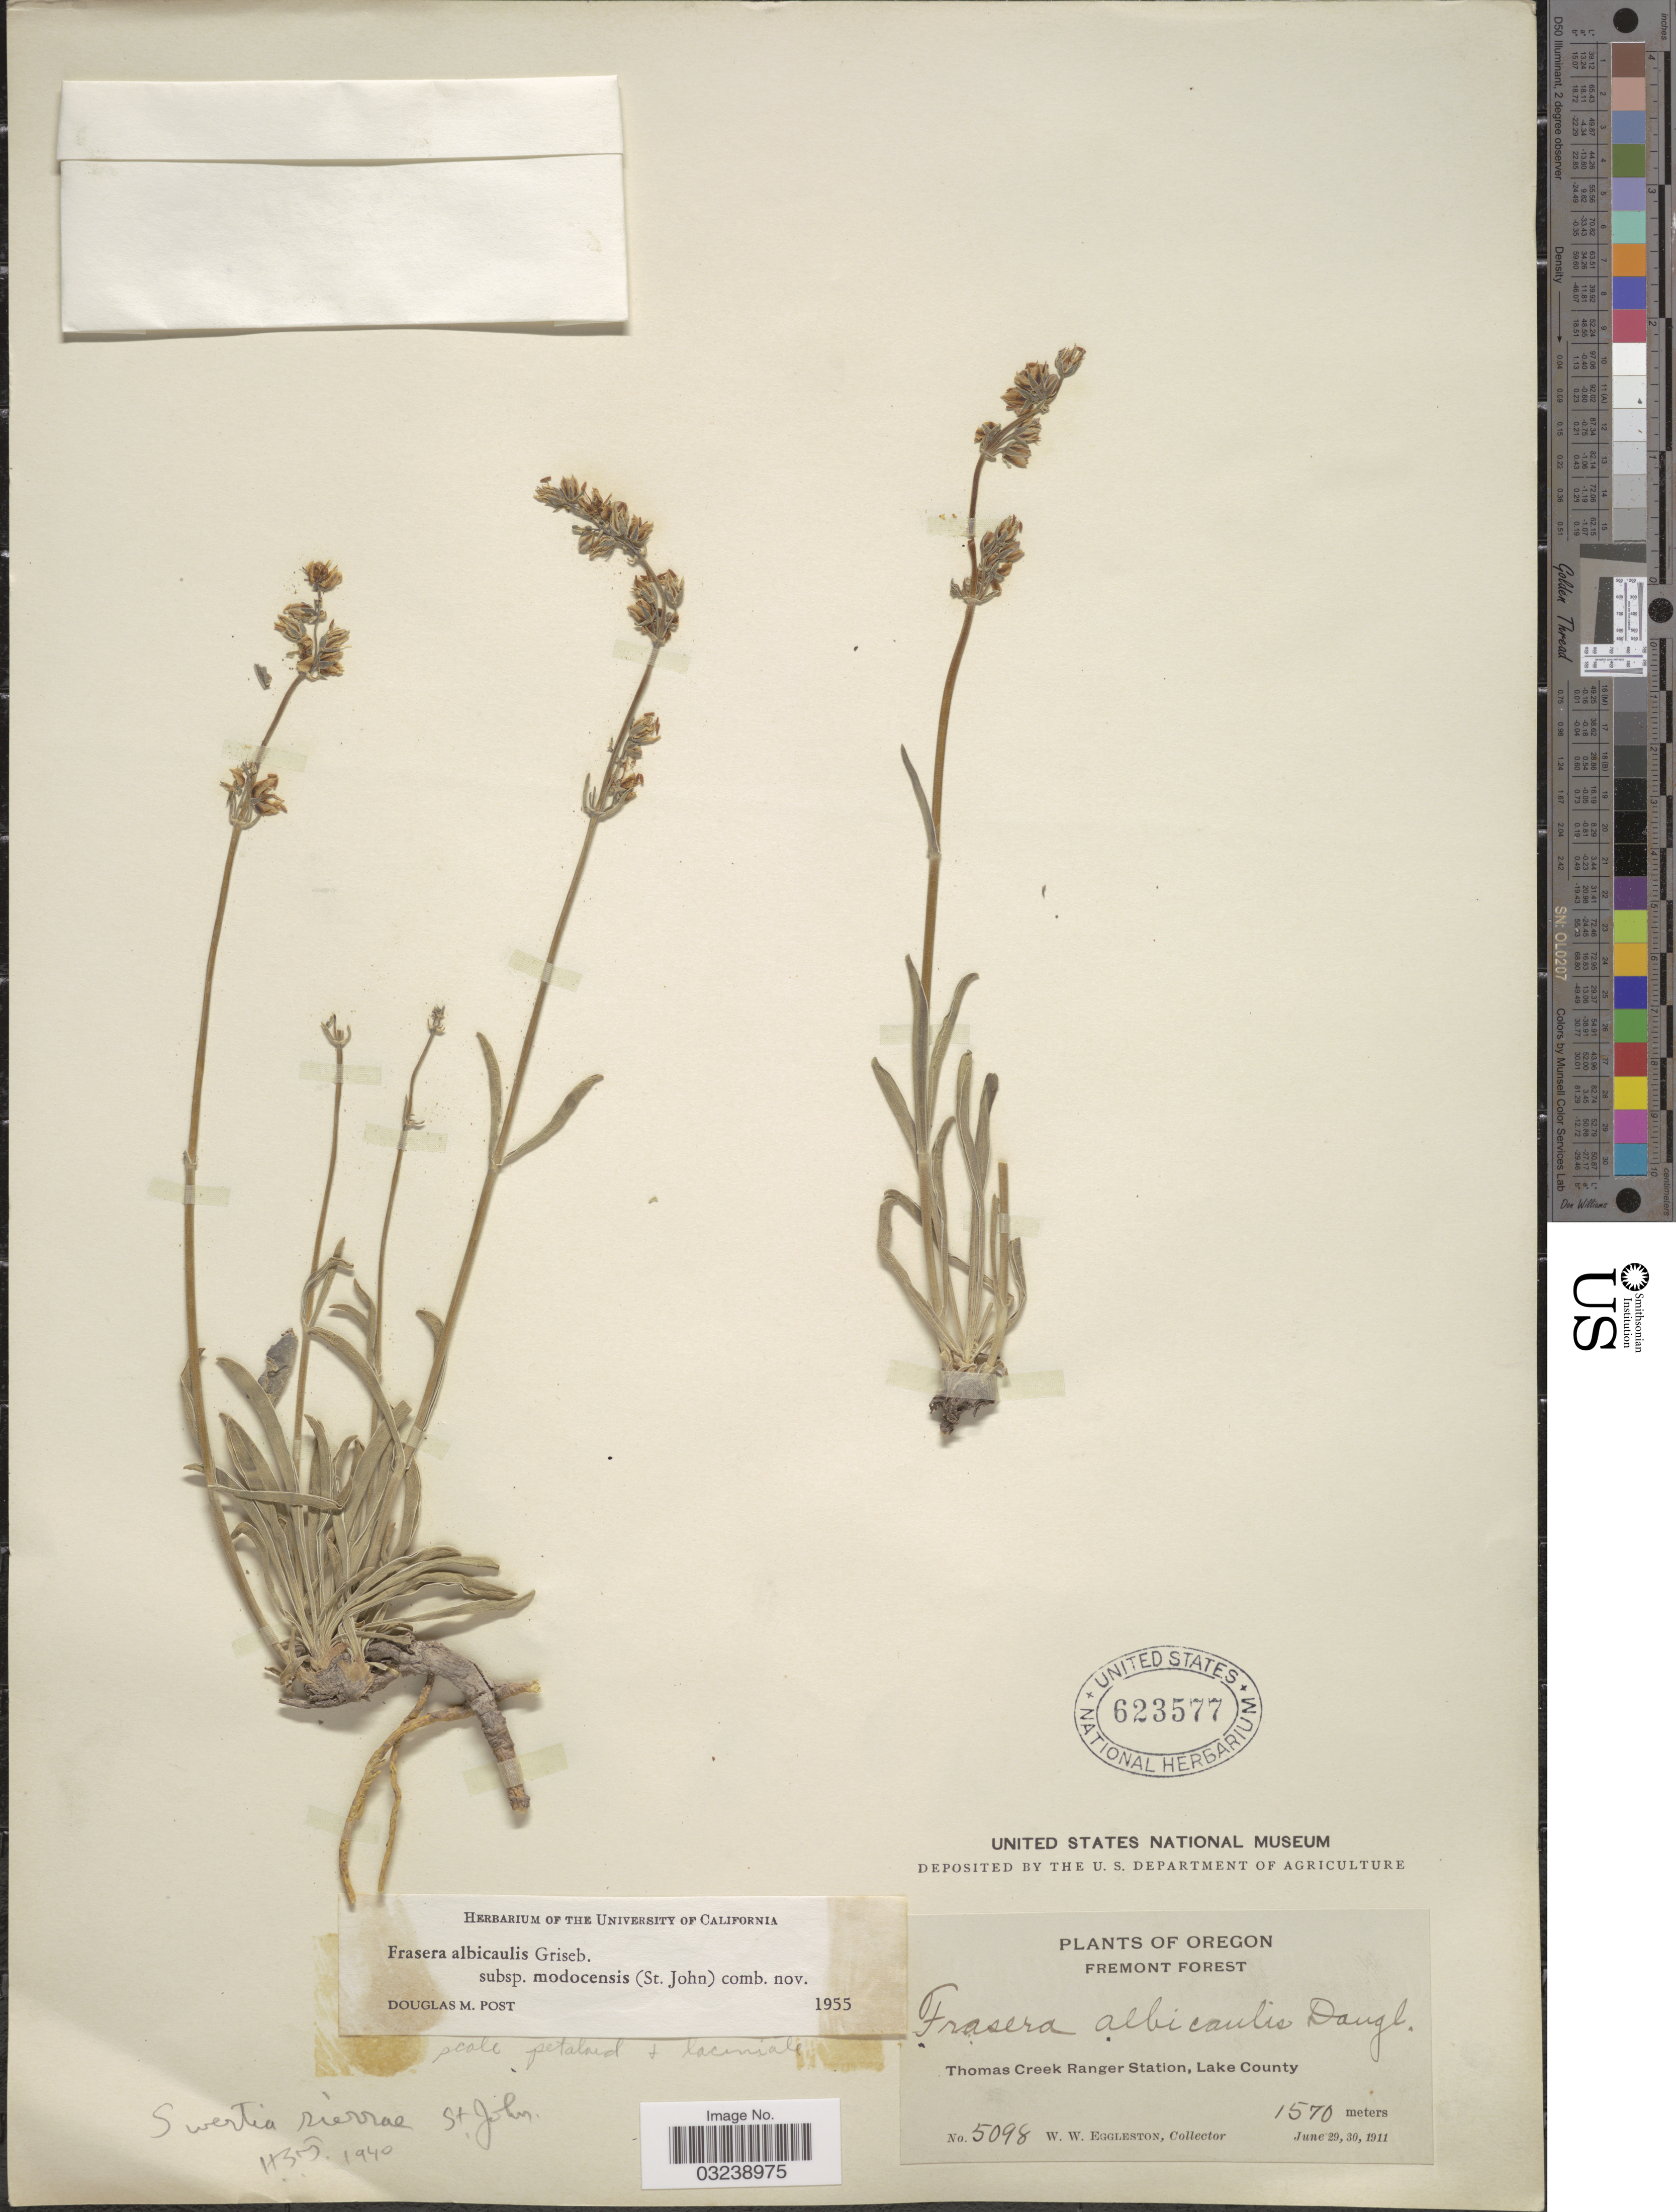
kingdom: Plantae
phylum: Tracheophyta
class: Magnoliopsida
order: Gentianales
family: Gentianaceae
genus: Frasera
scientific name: Frasera albicaulis var. modocensis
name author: (N.H. Holmgren) H. St. John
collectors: W. W. Eggleston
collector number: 5098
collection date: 1911-06-29/1911-06-30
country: United States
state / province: Oregon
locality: Fremont Forest. Thomas Creek Ranger Station, Lake County.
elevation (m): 1570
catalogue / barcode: US 623577